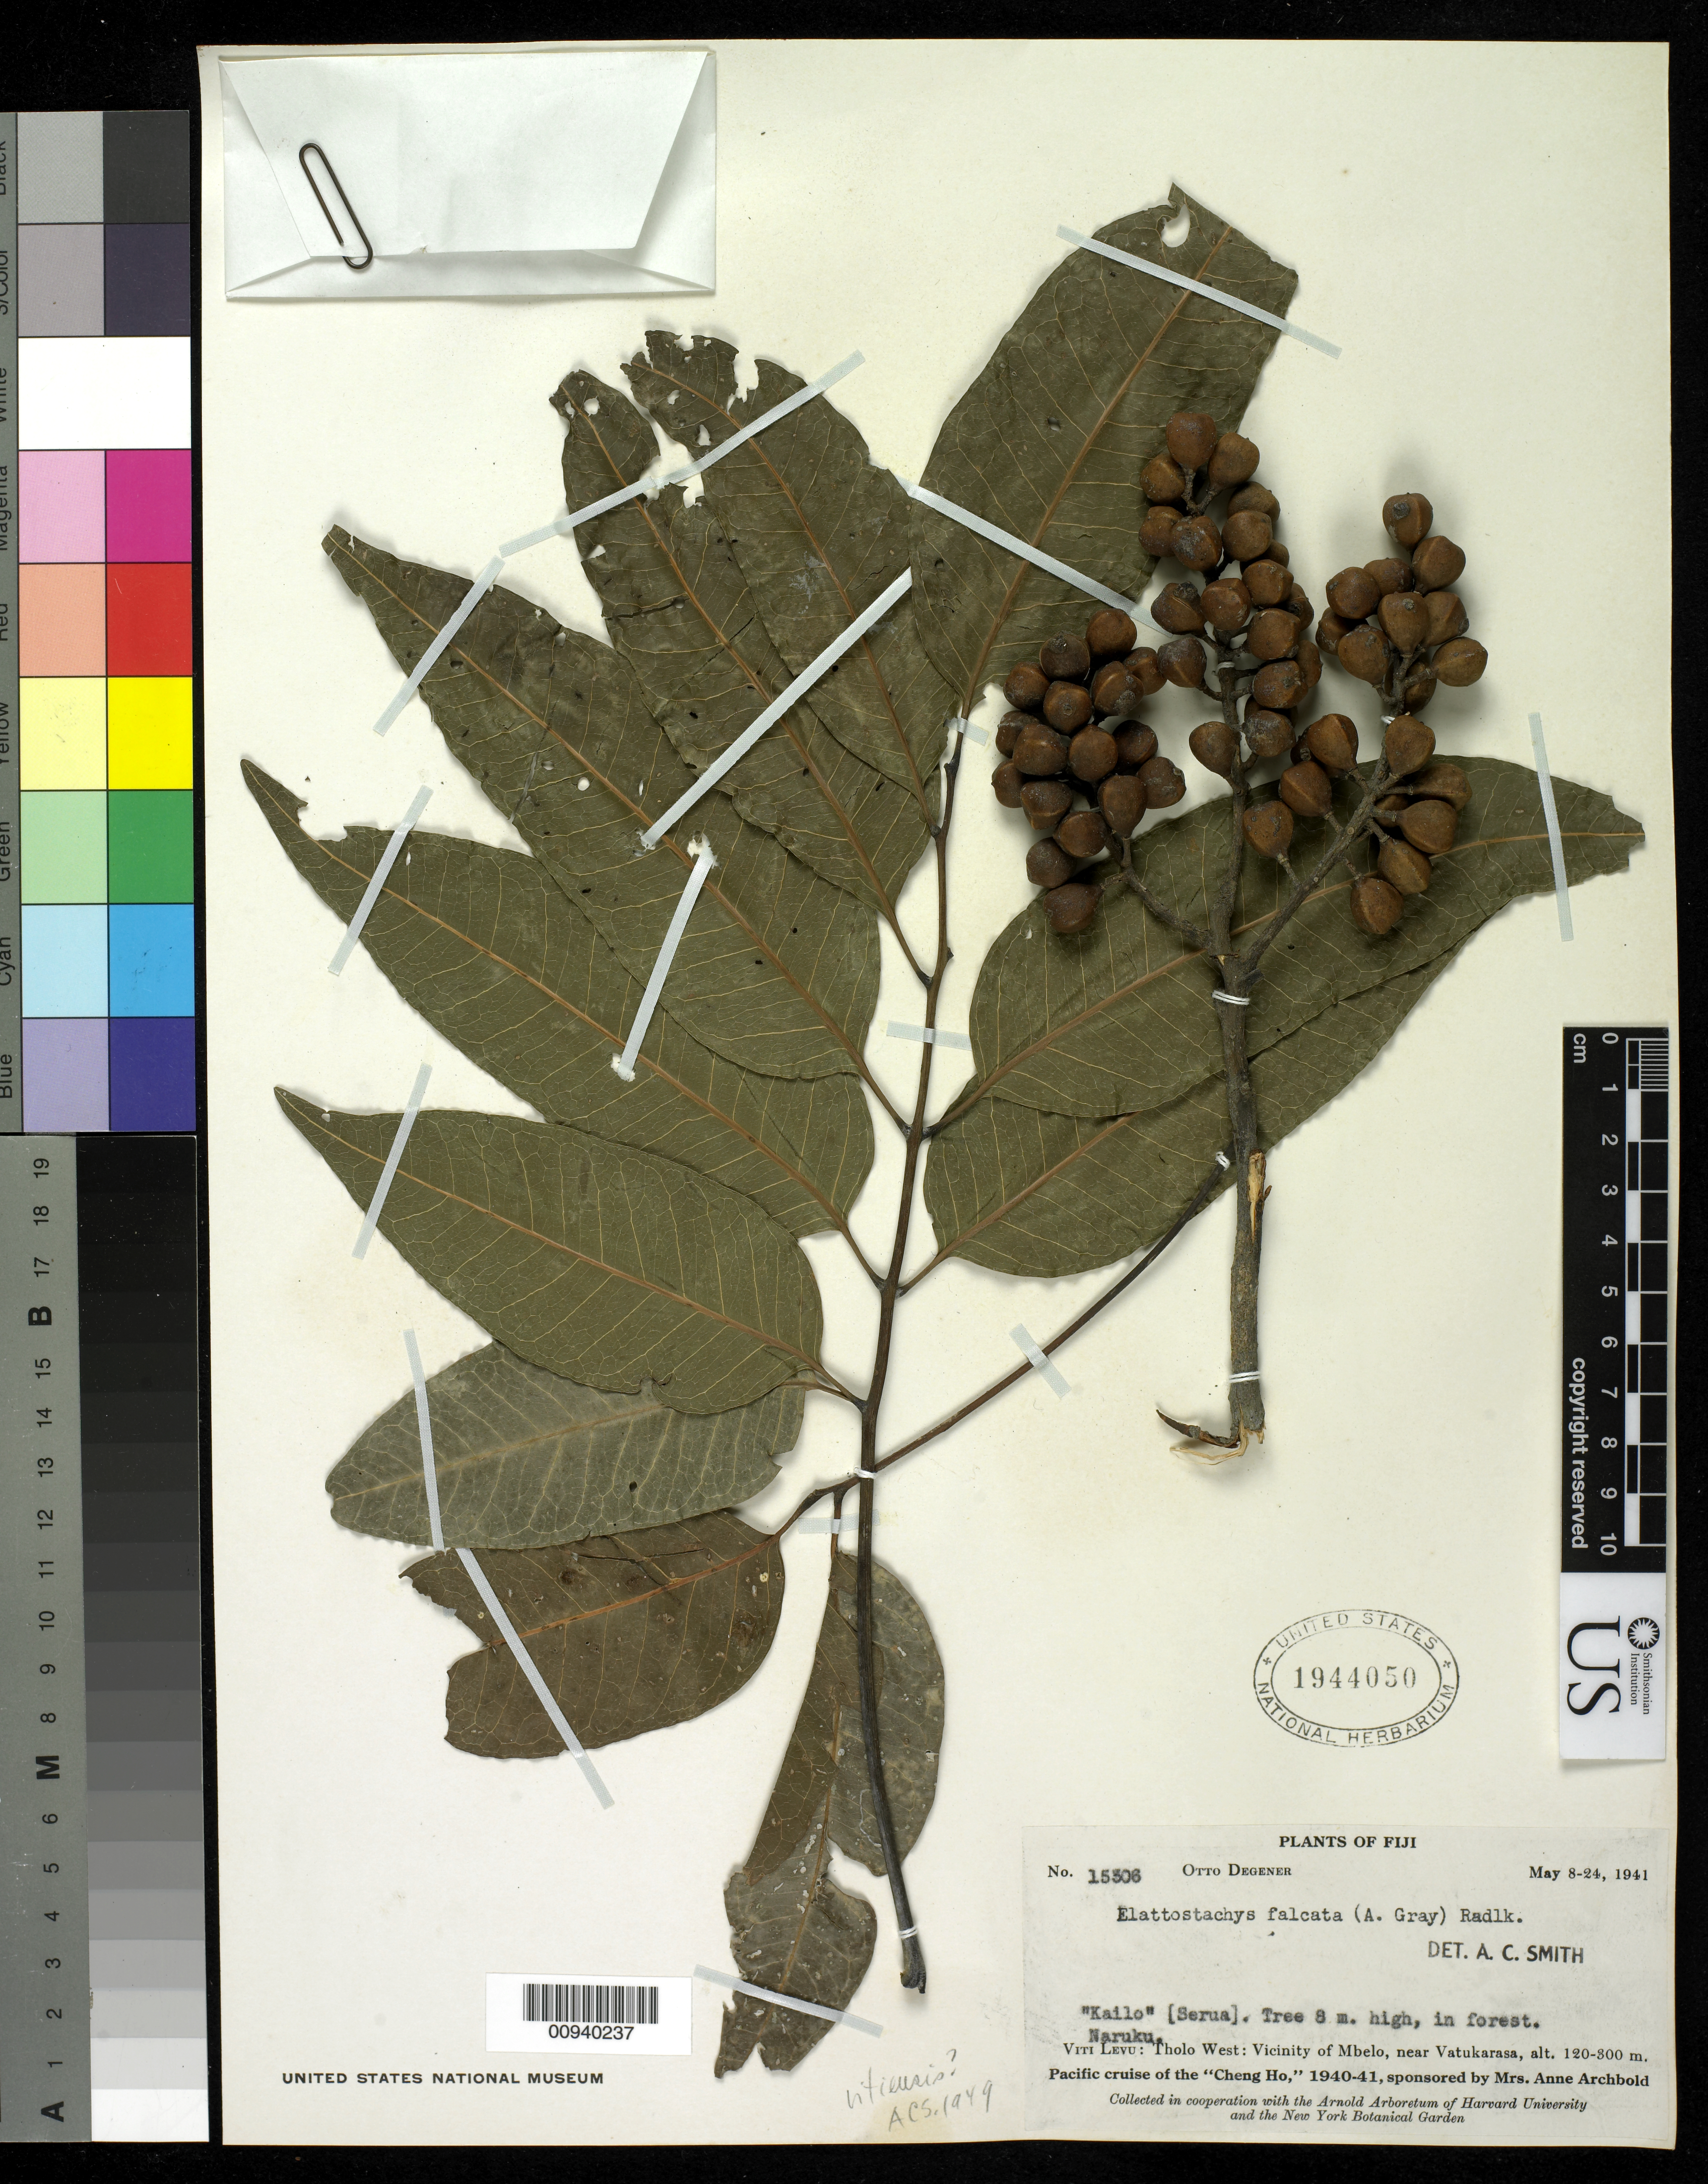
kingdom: Plantae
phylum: Tracheophyta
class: Magnoliopsida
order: Sapindales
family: Sapindaceae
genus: Elattostachys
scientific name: Elattostachys falcata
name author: (A. Gray) Radlk.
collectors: O. Degener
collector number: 15308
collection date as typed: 08 May 1941 to 24 May 1941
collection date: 1941-05-08/1941-05-24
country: Fiji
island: Viti Levu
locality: Tholo W: vicinity of Mbelo. Near Vatukarassa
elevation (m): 120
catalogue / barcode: US 1944050